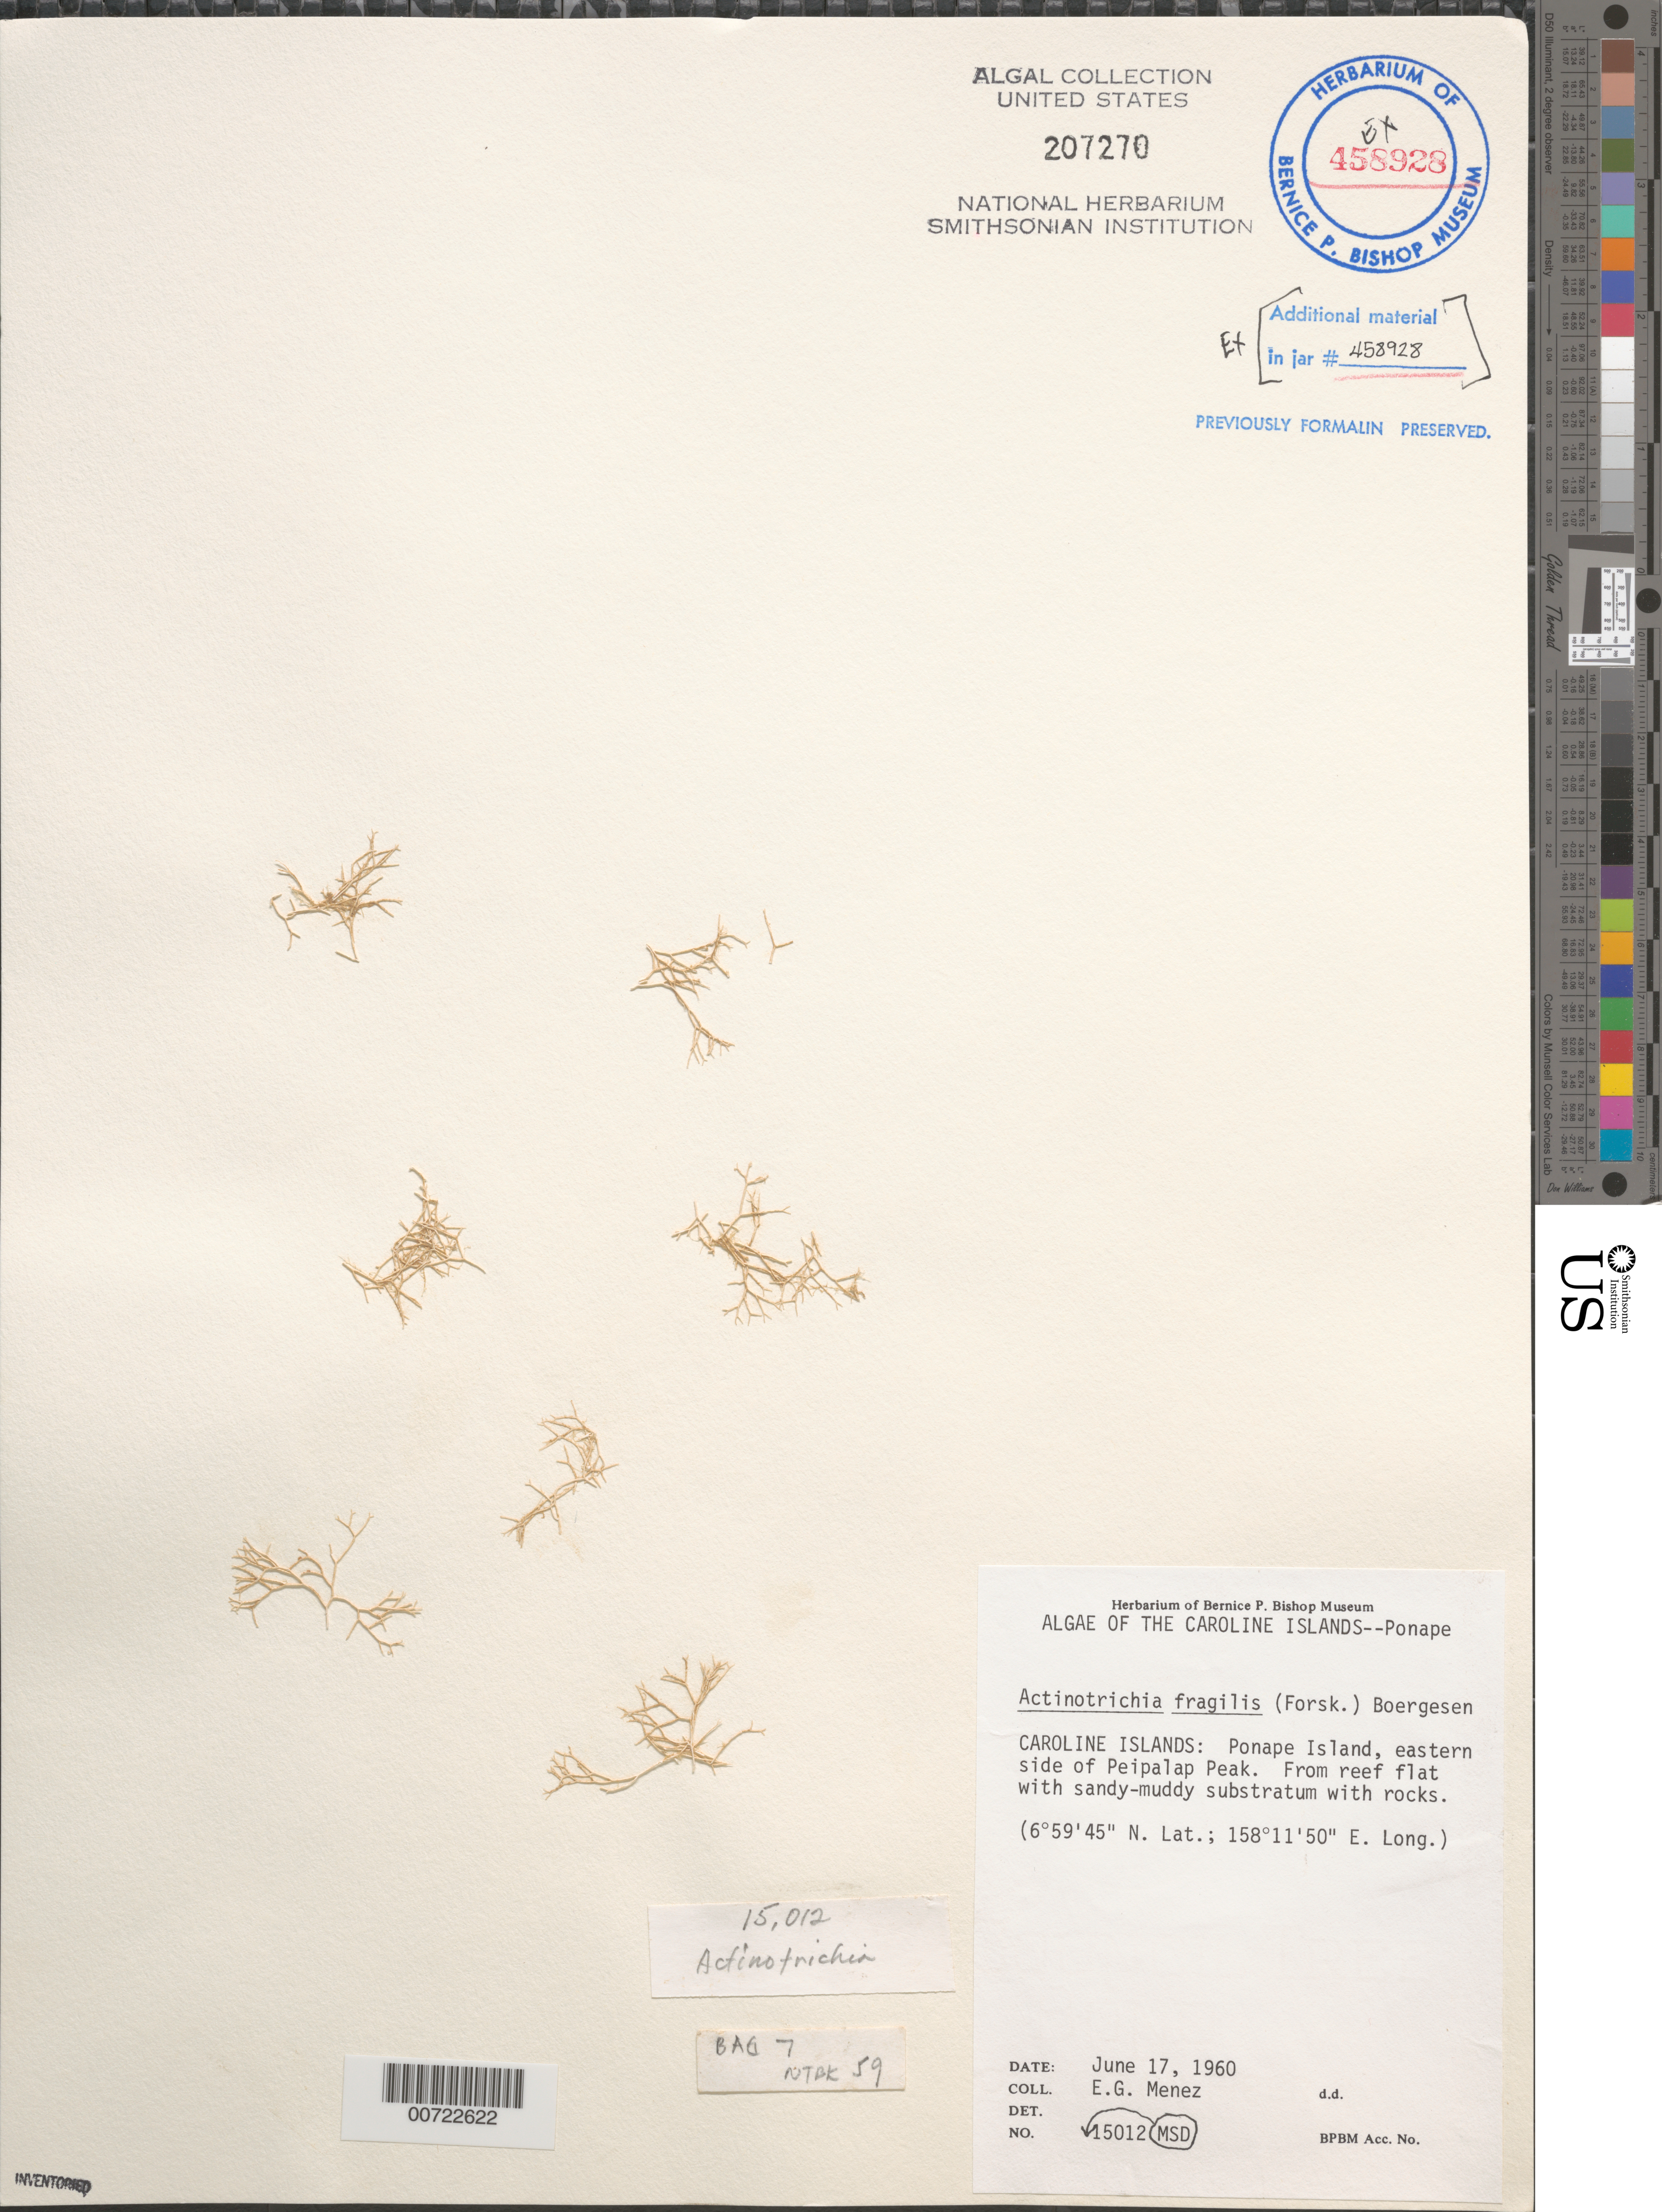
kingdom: Plantae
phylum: Rhodophyta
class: Florideophyceae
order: Nemaliales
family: Galaxauraceae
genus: Actinotrichia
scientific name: Actinotrichia fragilis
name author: (Forssk.) Børgesen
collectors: Meñez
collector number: MSD 15012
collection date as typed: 17 Jun 1960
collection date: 1960-06-17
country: Micronesia, Federated States of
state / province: Pohnpei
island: Pohnpei [Ponape]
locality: Peipalap Peak, east side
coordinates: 6 59' 45" N, 158 11' 50" E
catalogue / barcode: US 207270